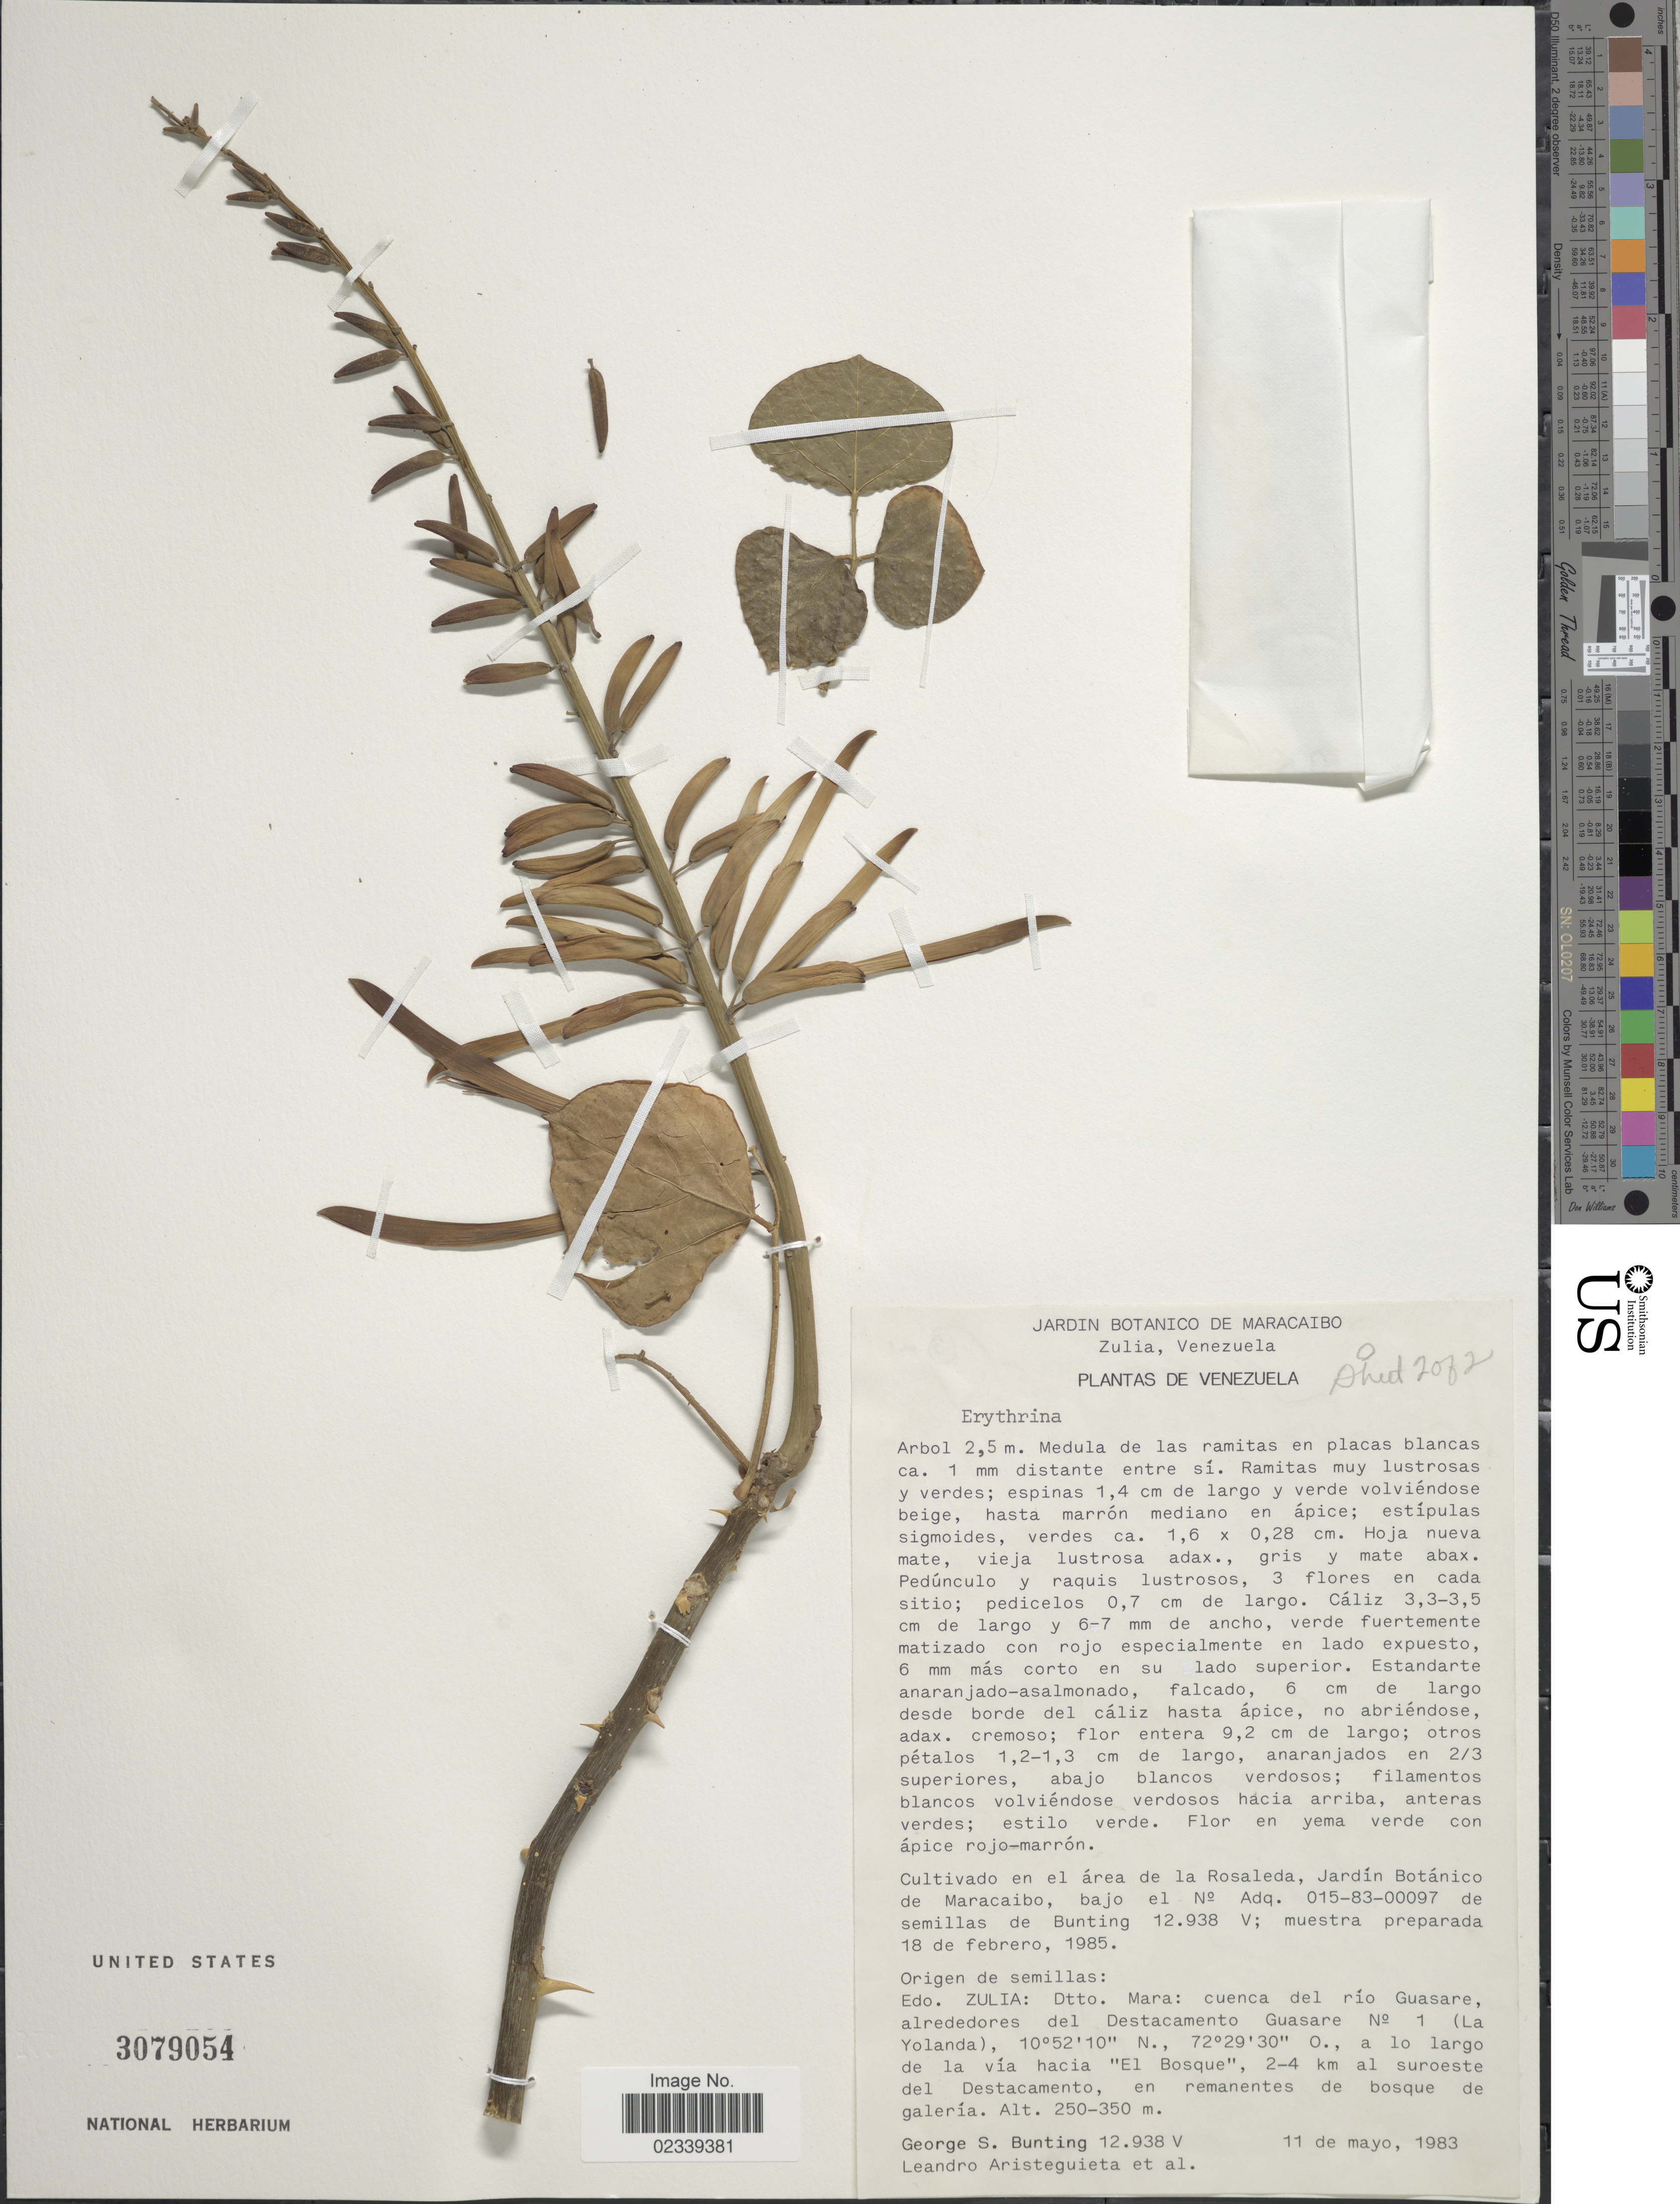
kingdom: Plantae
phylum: Tracheophyta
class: Magnoliopsida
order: Fabales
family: Fabaceae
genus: Erythrina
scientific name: Erythrina sp.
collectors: G. S. Bunting, L. Aristeguieta & et al.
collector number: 12938 V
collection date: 1983-05-11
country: Venezuela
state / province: Zulia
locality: Cultivado en el area de la Rosaleda, Jardin Botanico de Maracaibo, Dtto. Mara: cuenca del rio Guasare, alrededores del Destacamento Guasare No 1 (La Yolanda), a lo largo de la via hacia "El Bosque", 2-4 km al suroeste del Destacamento, en remanentes de bosque de galeria.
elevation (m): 250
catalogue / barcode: US 3079054